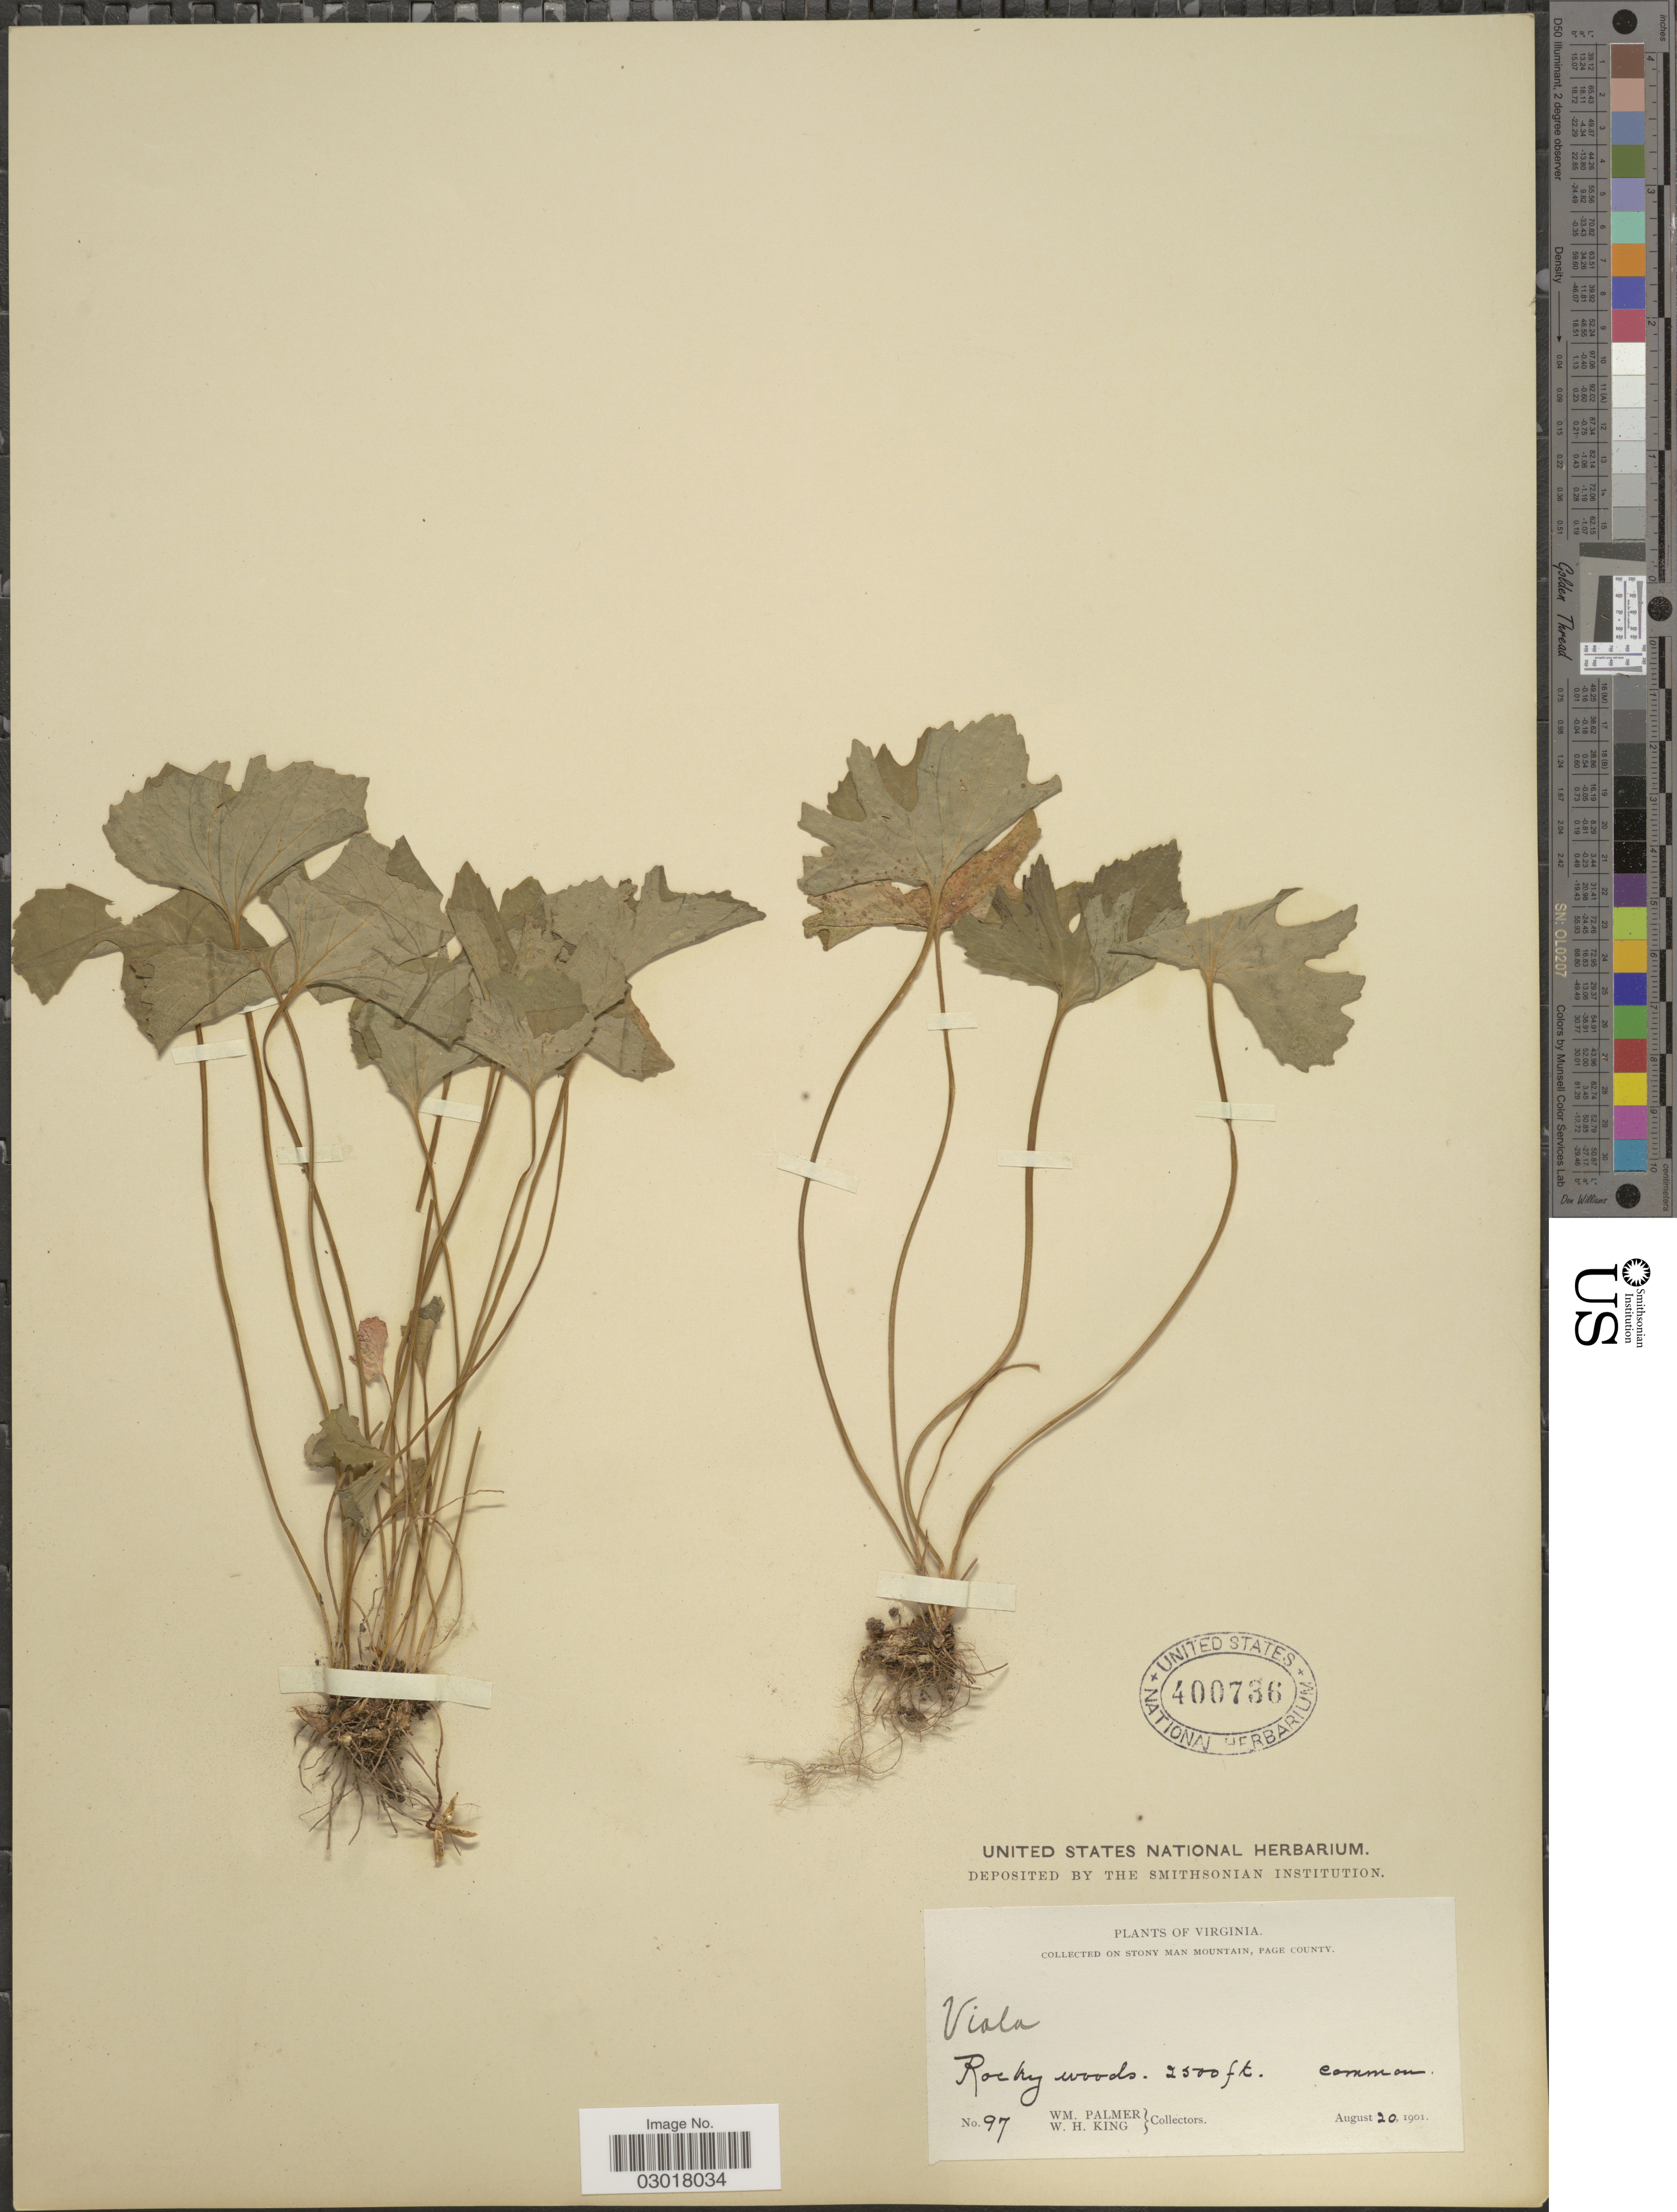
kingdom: Plantae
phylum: Tracheophyta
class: Magnoliopsida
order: Malpighiales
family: Violaceae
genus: Viola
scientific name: Viola sp.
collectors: W. Palmer & W. H. King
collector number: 97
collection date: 1901-08-20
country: United States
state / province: Virginia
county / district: Page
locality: On Stony Man Mountains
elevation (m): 762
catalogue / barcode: US 400736